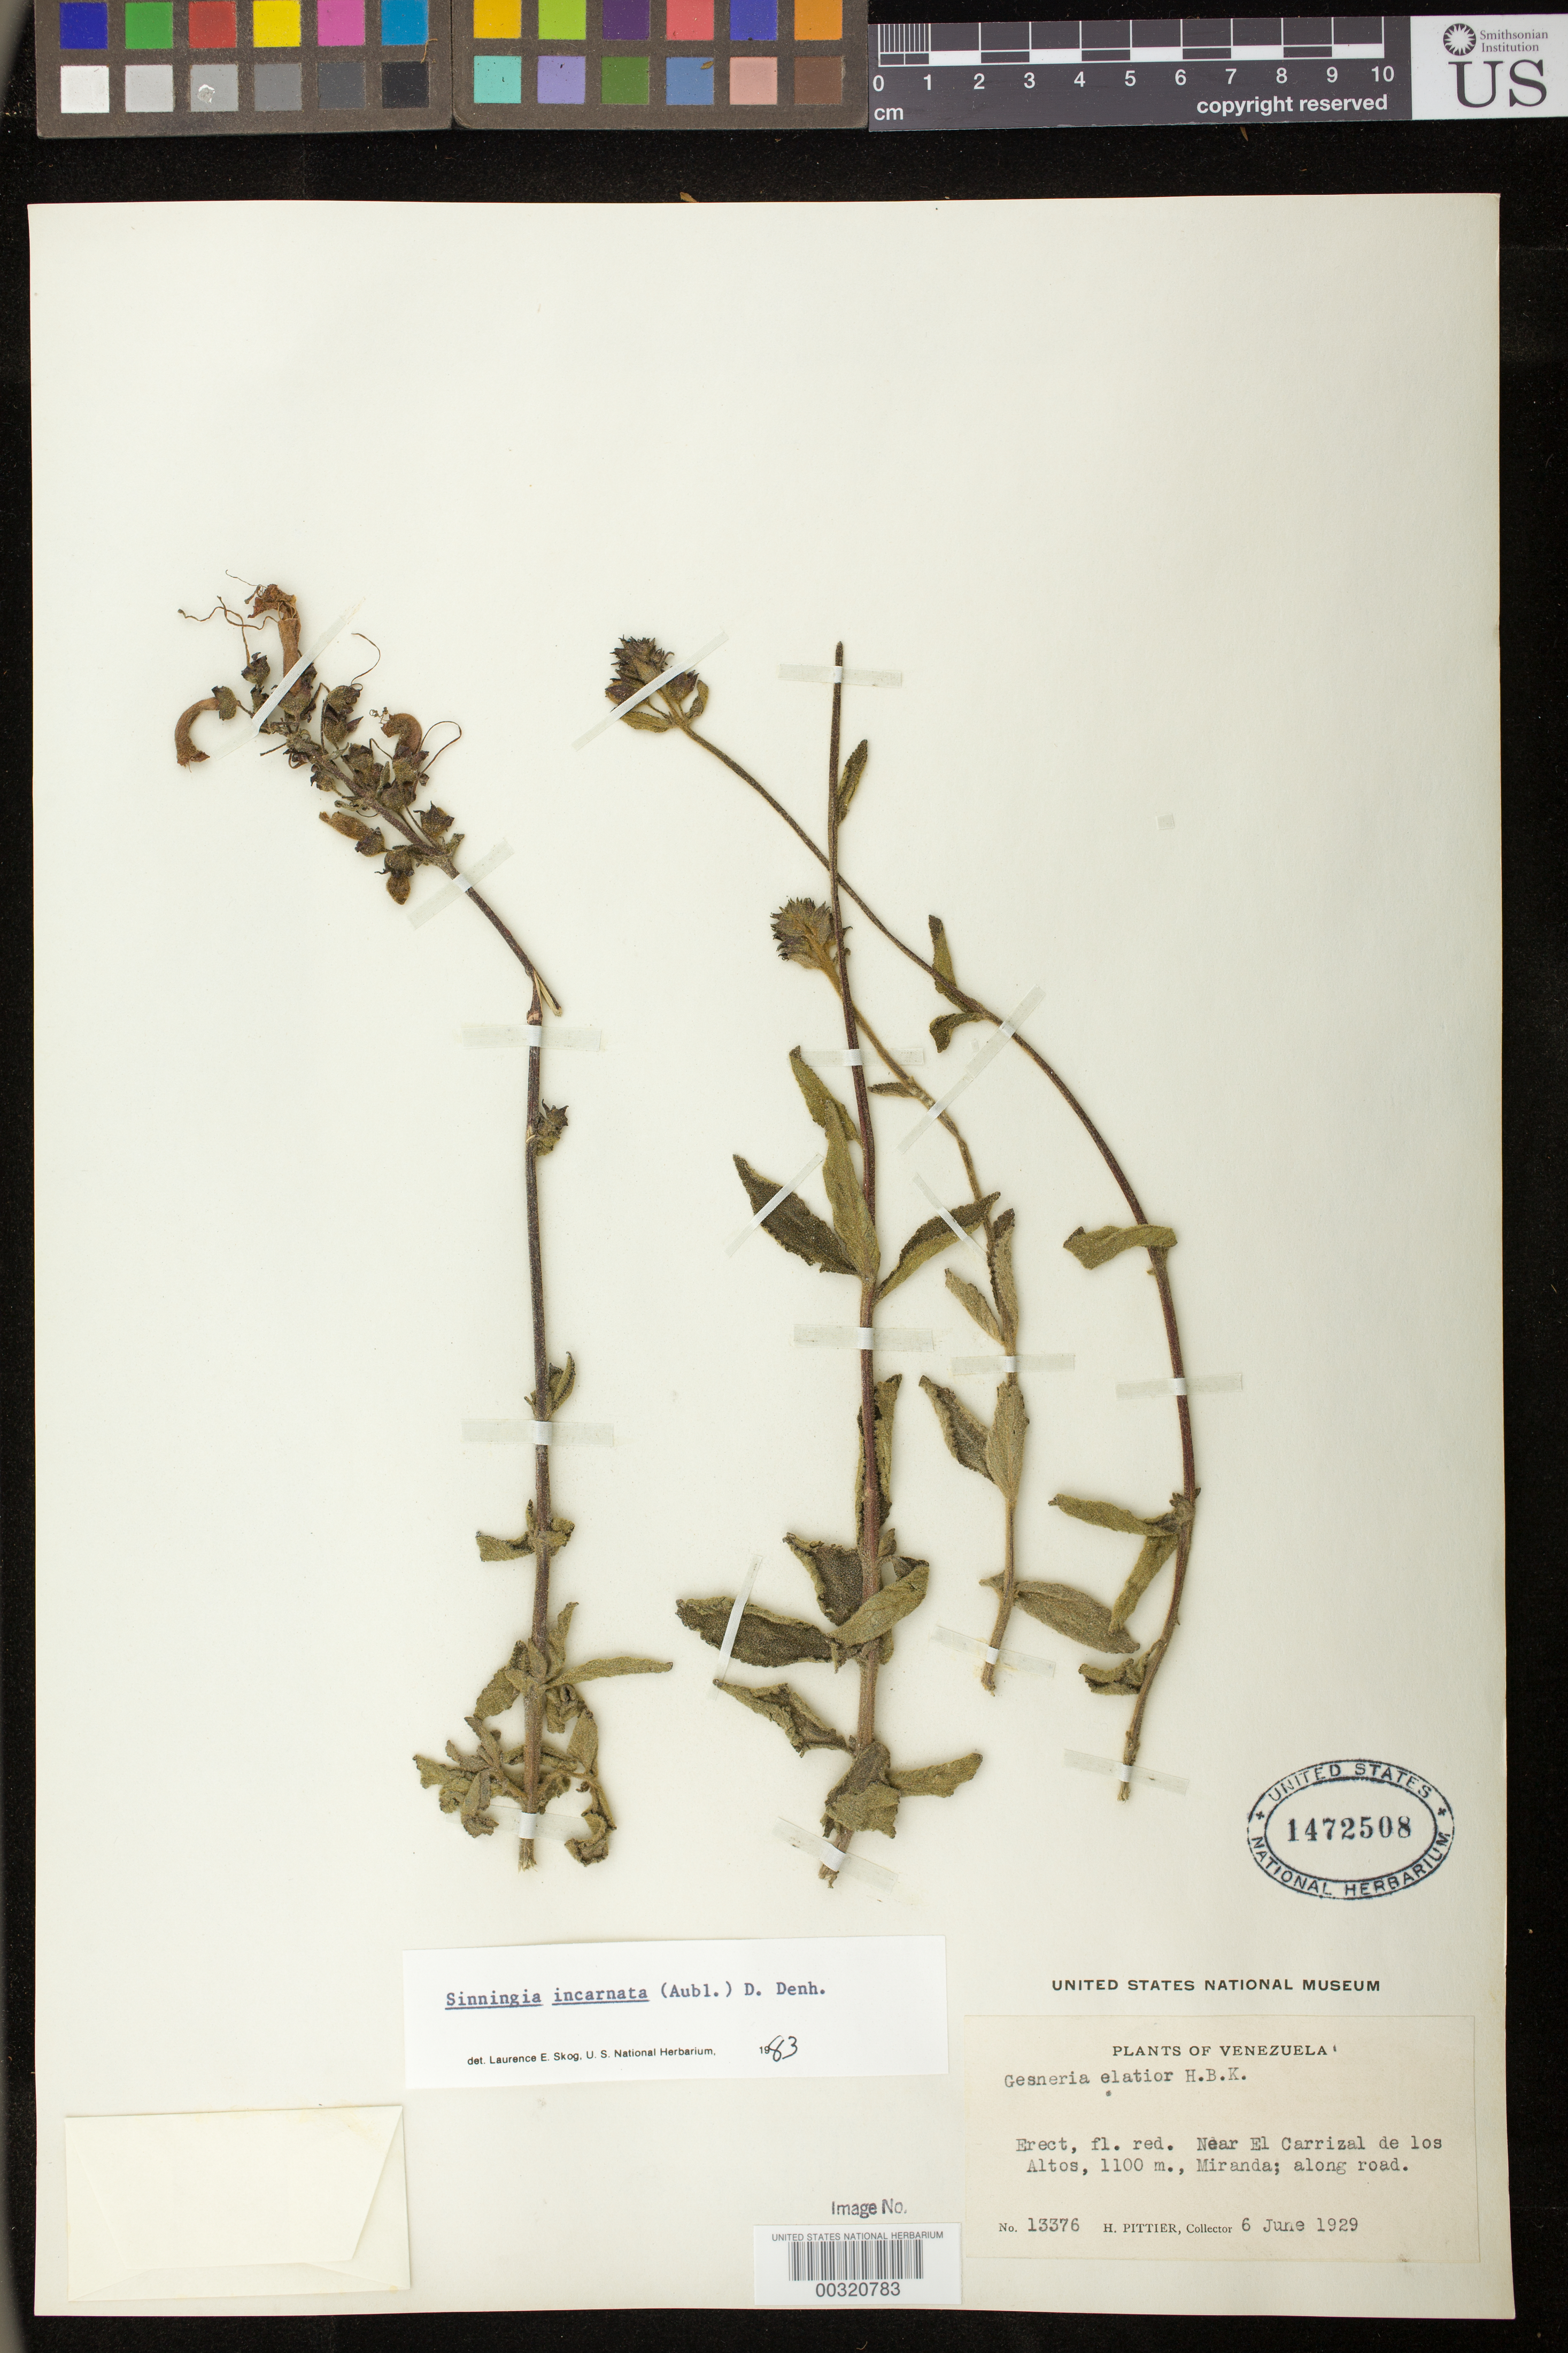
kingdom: Plantae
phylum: Tracheophyta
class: Magnoliopsida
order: Lamiales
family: Gesneriaceae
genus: Sinningia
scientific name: Sinningia incarnata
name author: (Aubl.) D.L. Denham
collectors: H. F. Pittier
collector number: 13376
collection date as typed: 06 Jun 1929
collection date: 1929-06-06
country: Venezuela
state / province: Miranda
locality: Near El Carrizal de los Altos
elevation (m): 1100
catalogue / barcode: US 1472508